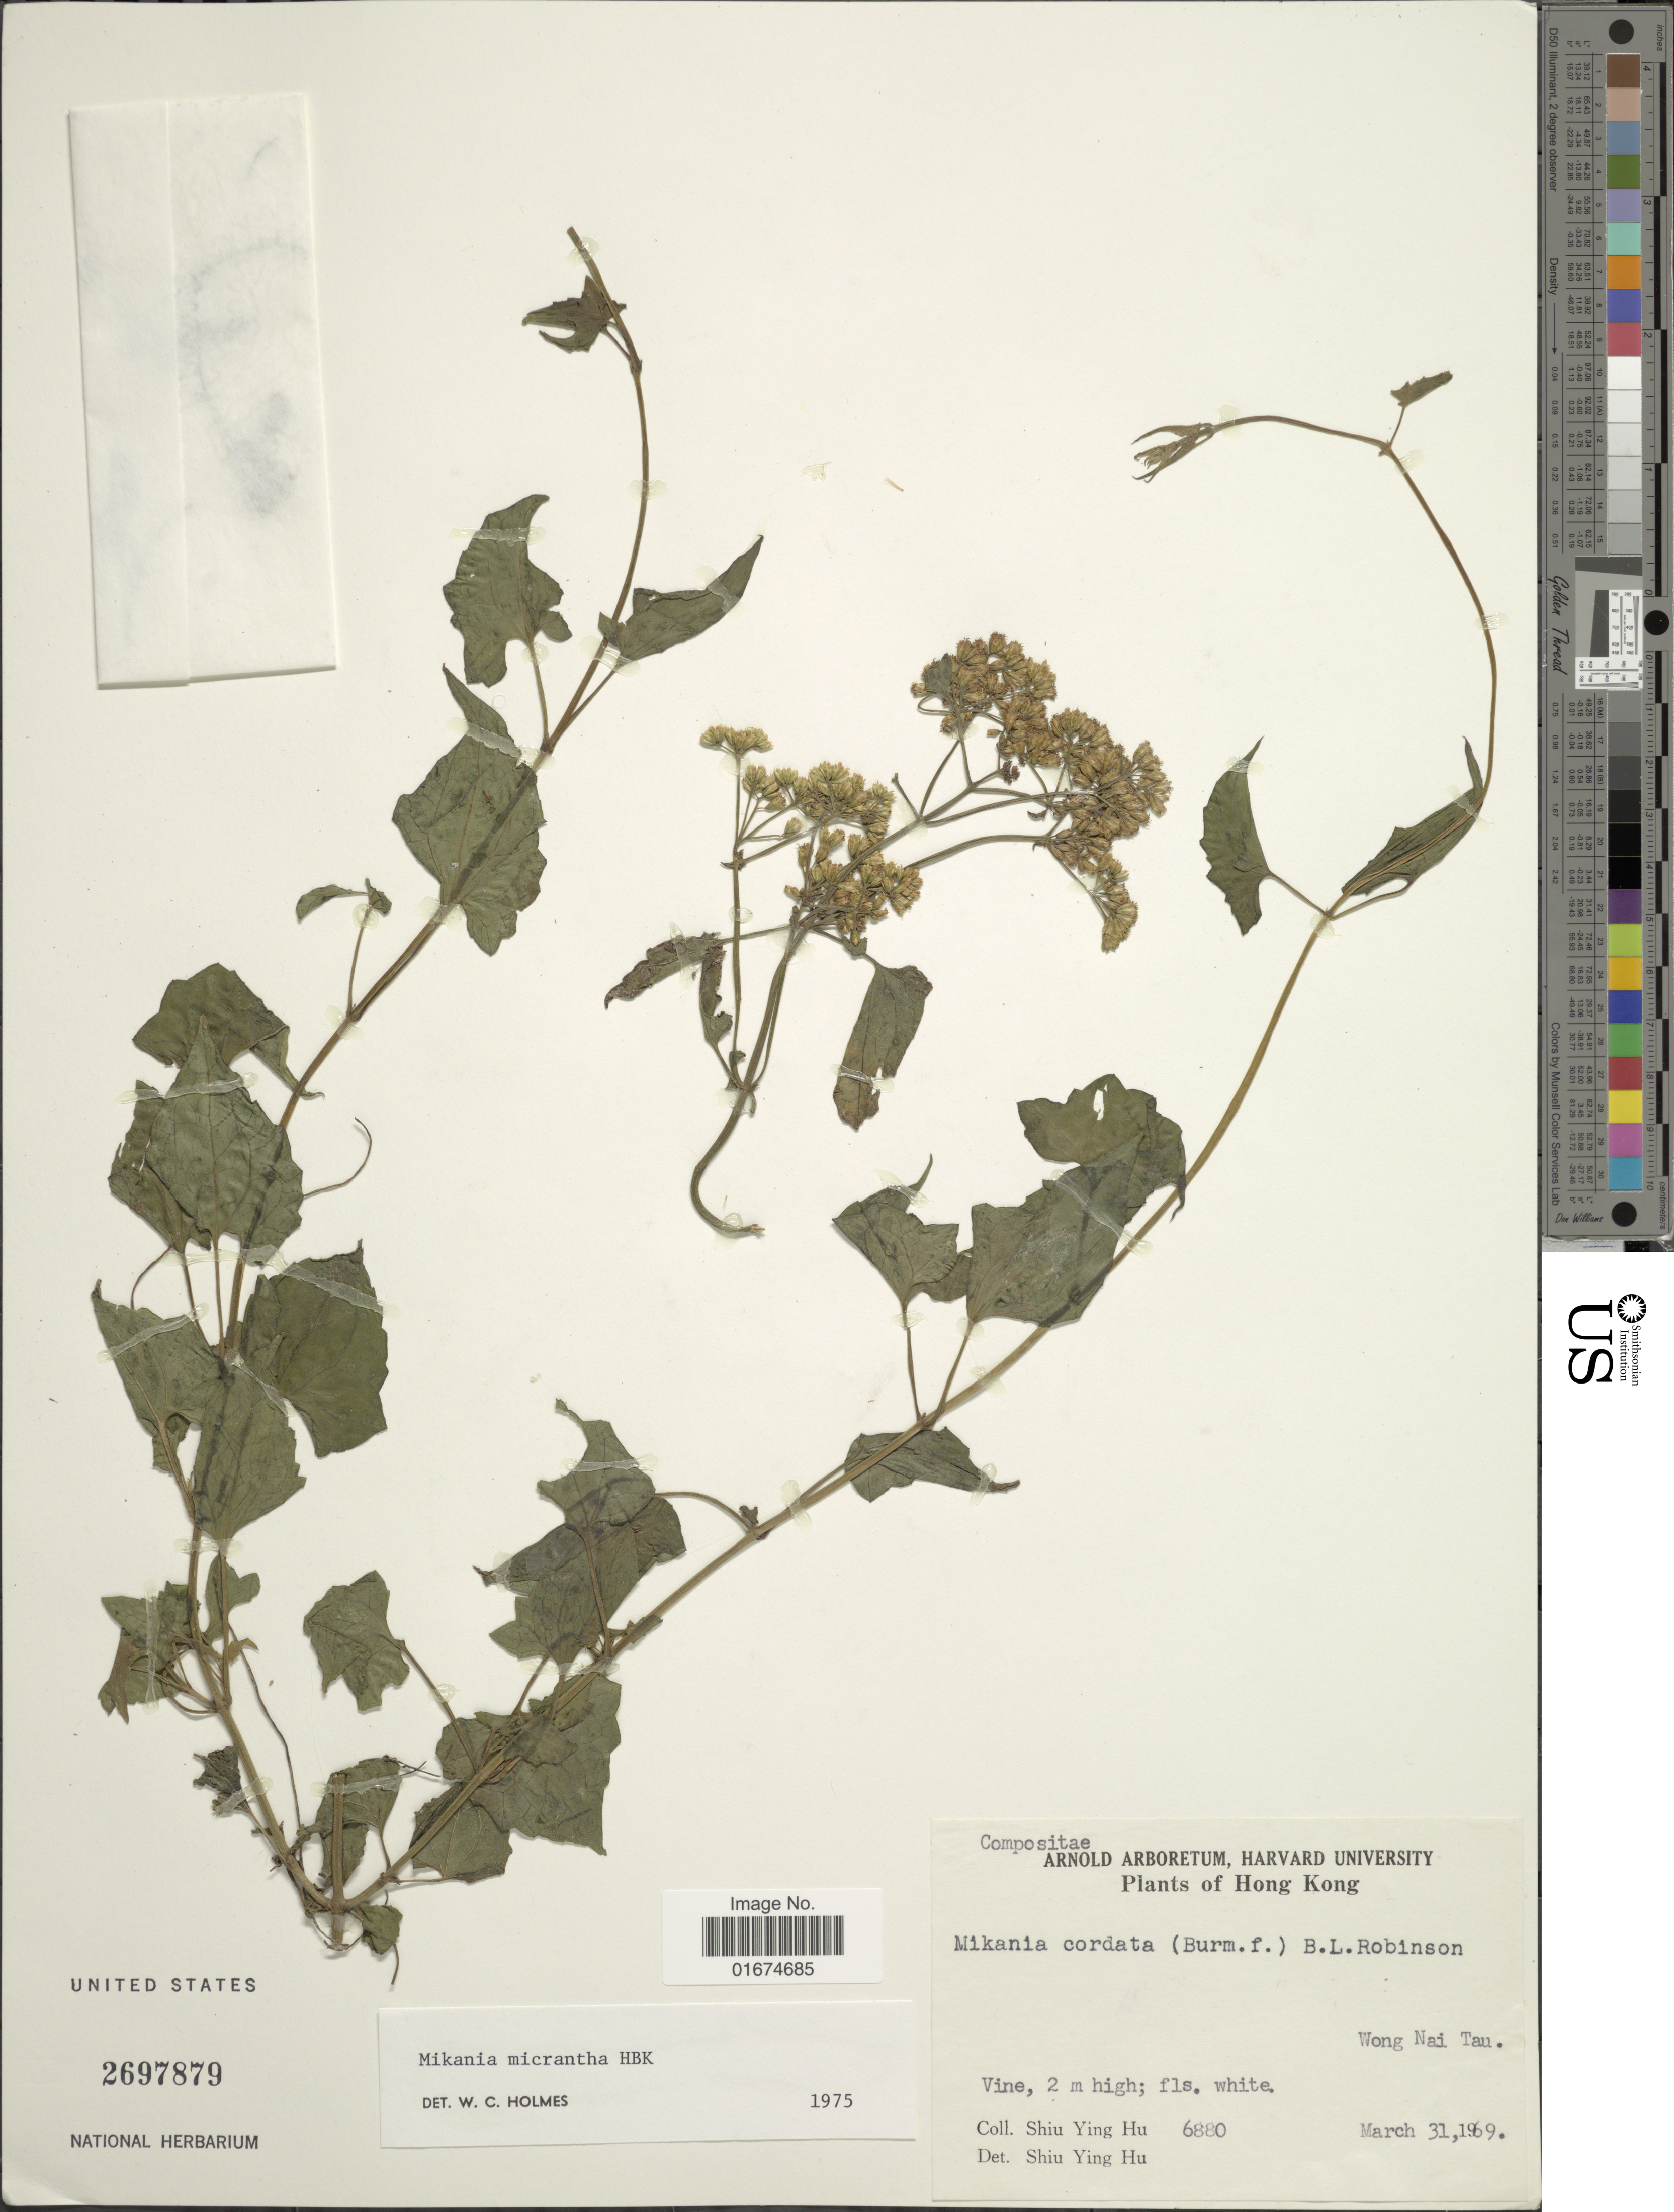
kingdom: Plantae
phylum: Tracheophyta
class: Magnoliopsida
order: Asterales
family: Asteraceae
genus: Mikania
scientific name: Mikania micrantha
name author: Kunth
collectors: S. Y. Hu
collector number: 6880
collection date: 1969-03-31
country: China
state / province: Hong Kong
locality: Wong Nai Tay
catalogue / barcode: US 2697879